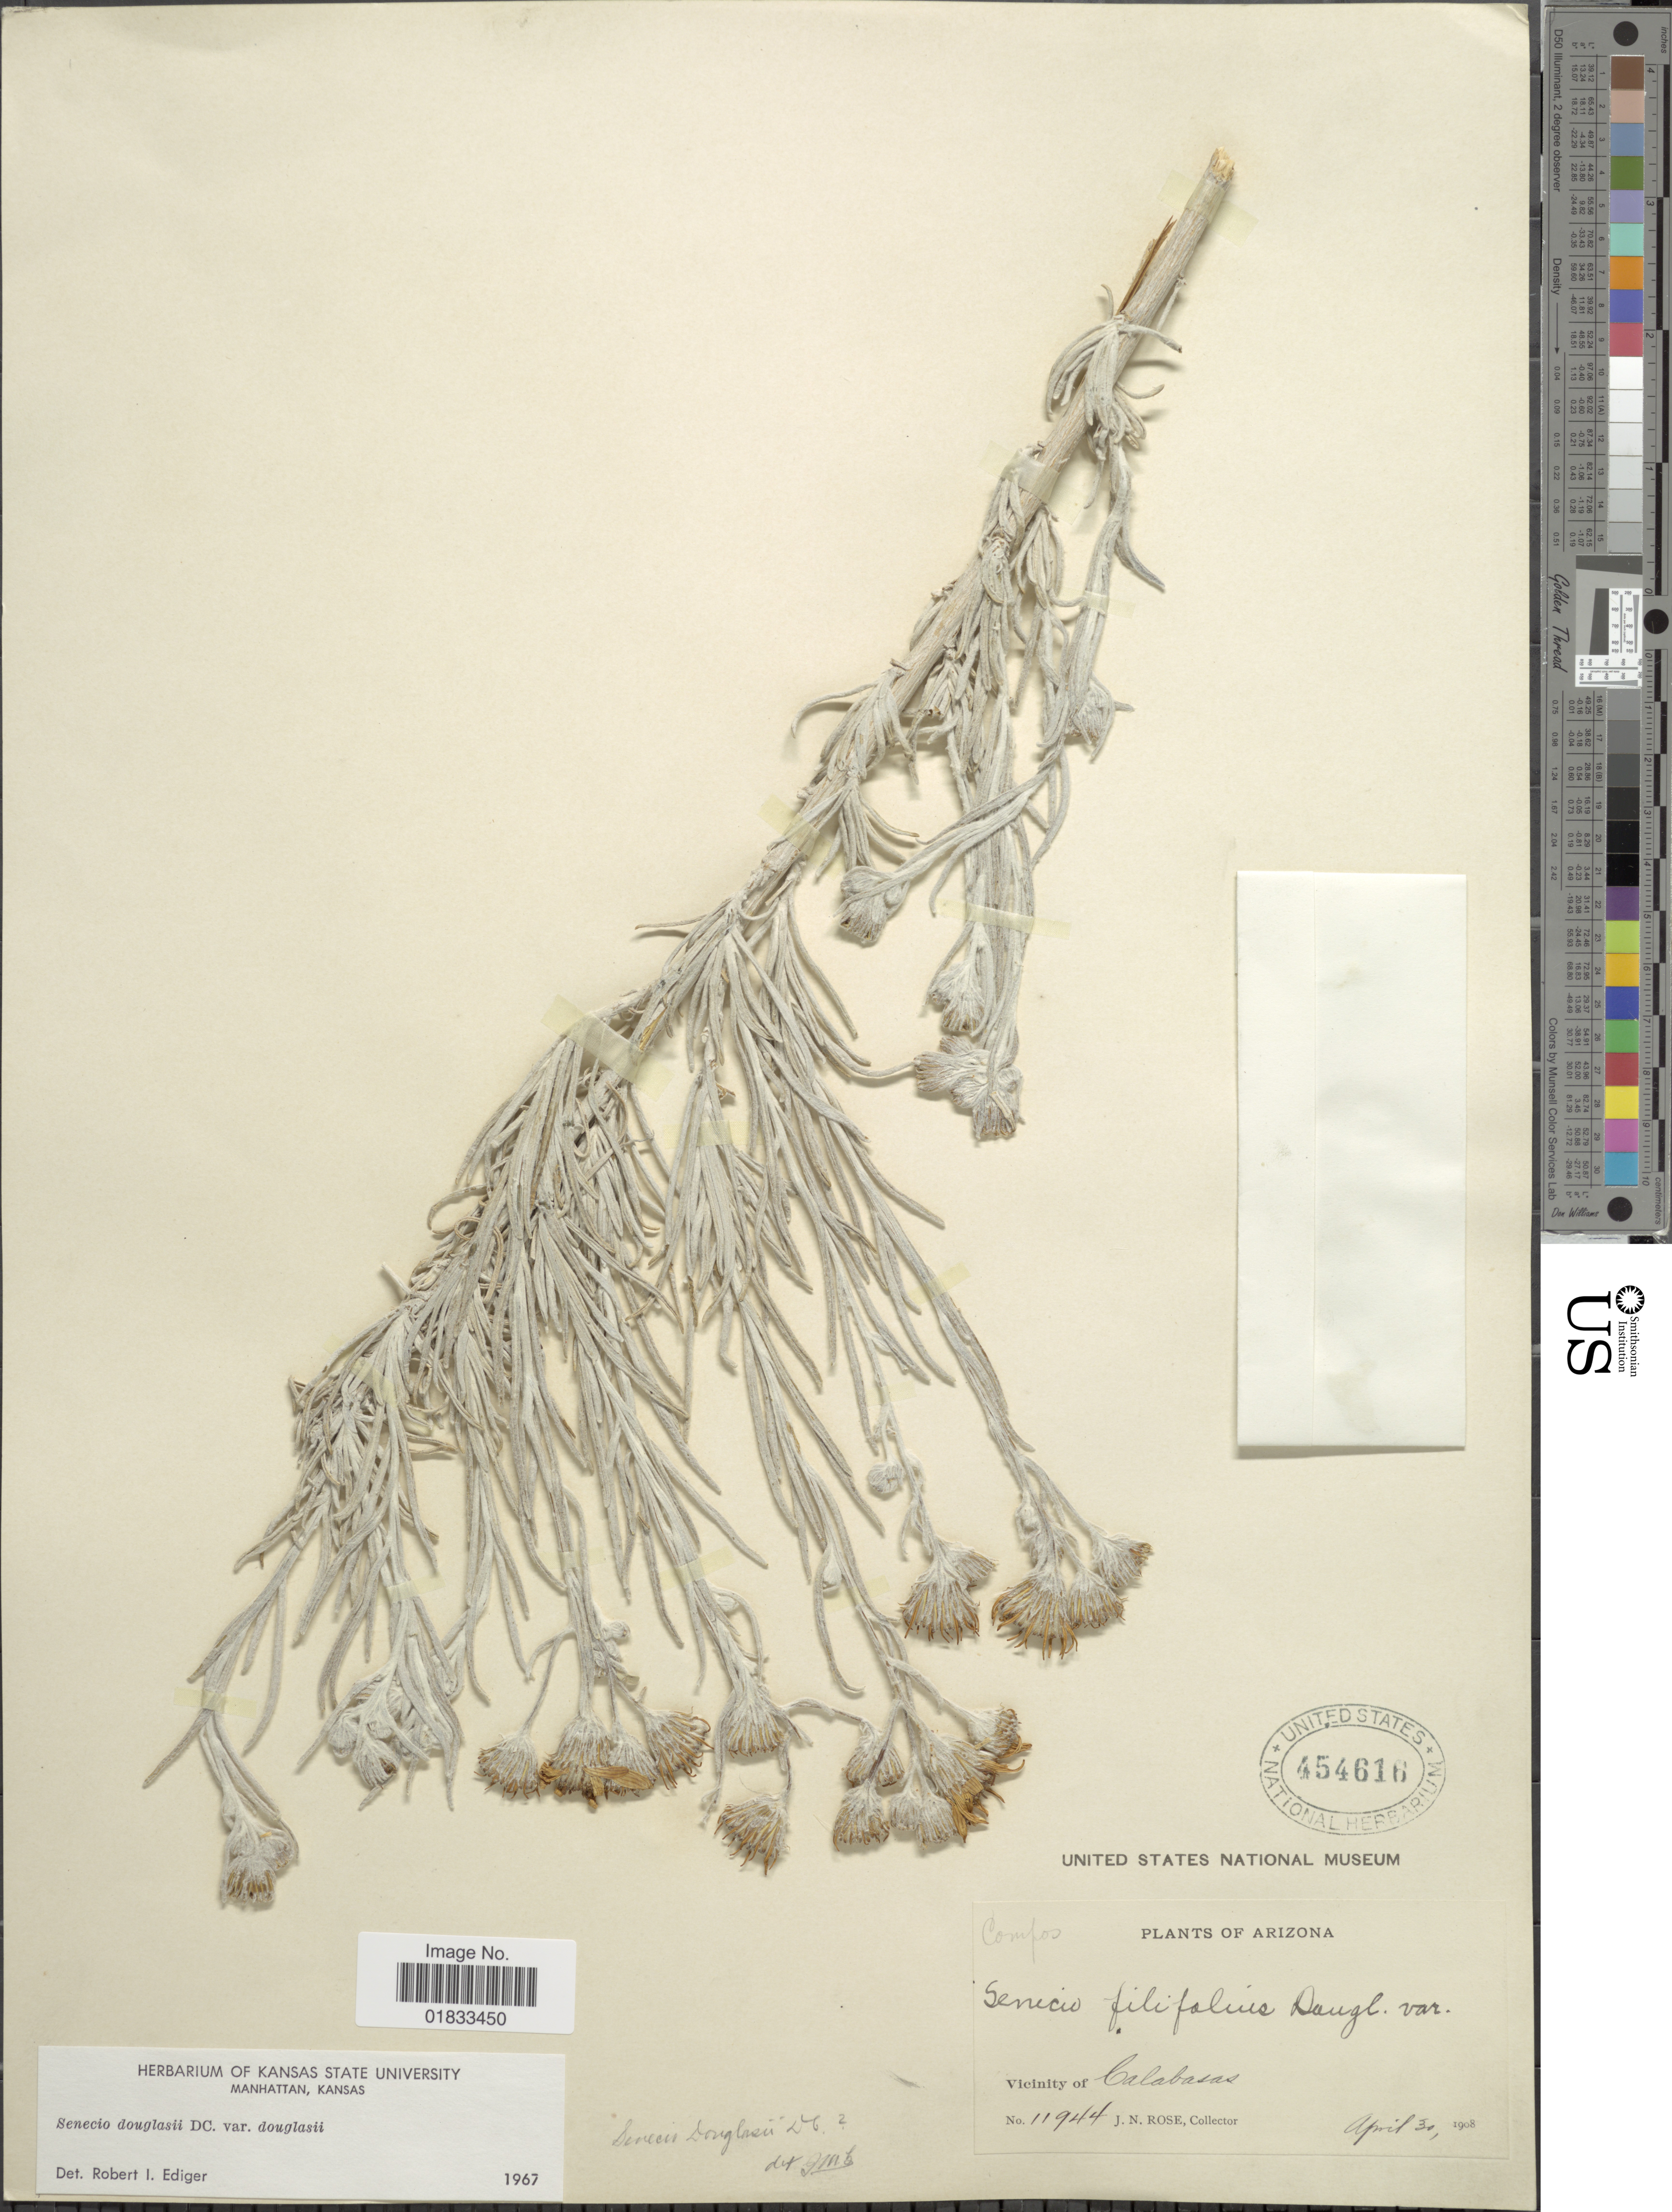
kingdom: Plantae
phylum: Tracheophyta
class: Magnoliopsida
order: Asterales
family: Asteraceae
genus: Senecio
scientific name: Senecio flaccidus var. douglasii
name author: (DC.) B.L. Turner & T.M. Barkley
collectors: J. N. Rose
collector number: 11944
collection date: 1908-04-30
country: United States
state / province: Arizona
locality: Vicinity of Calabasas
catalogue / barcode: US 454616